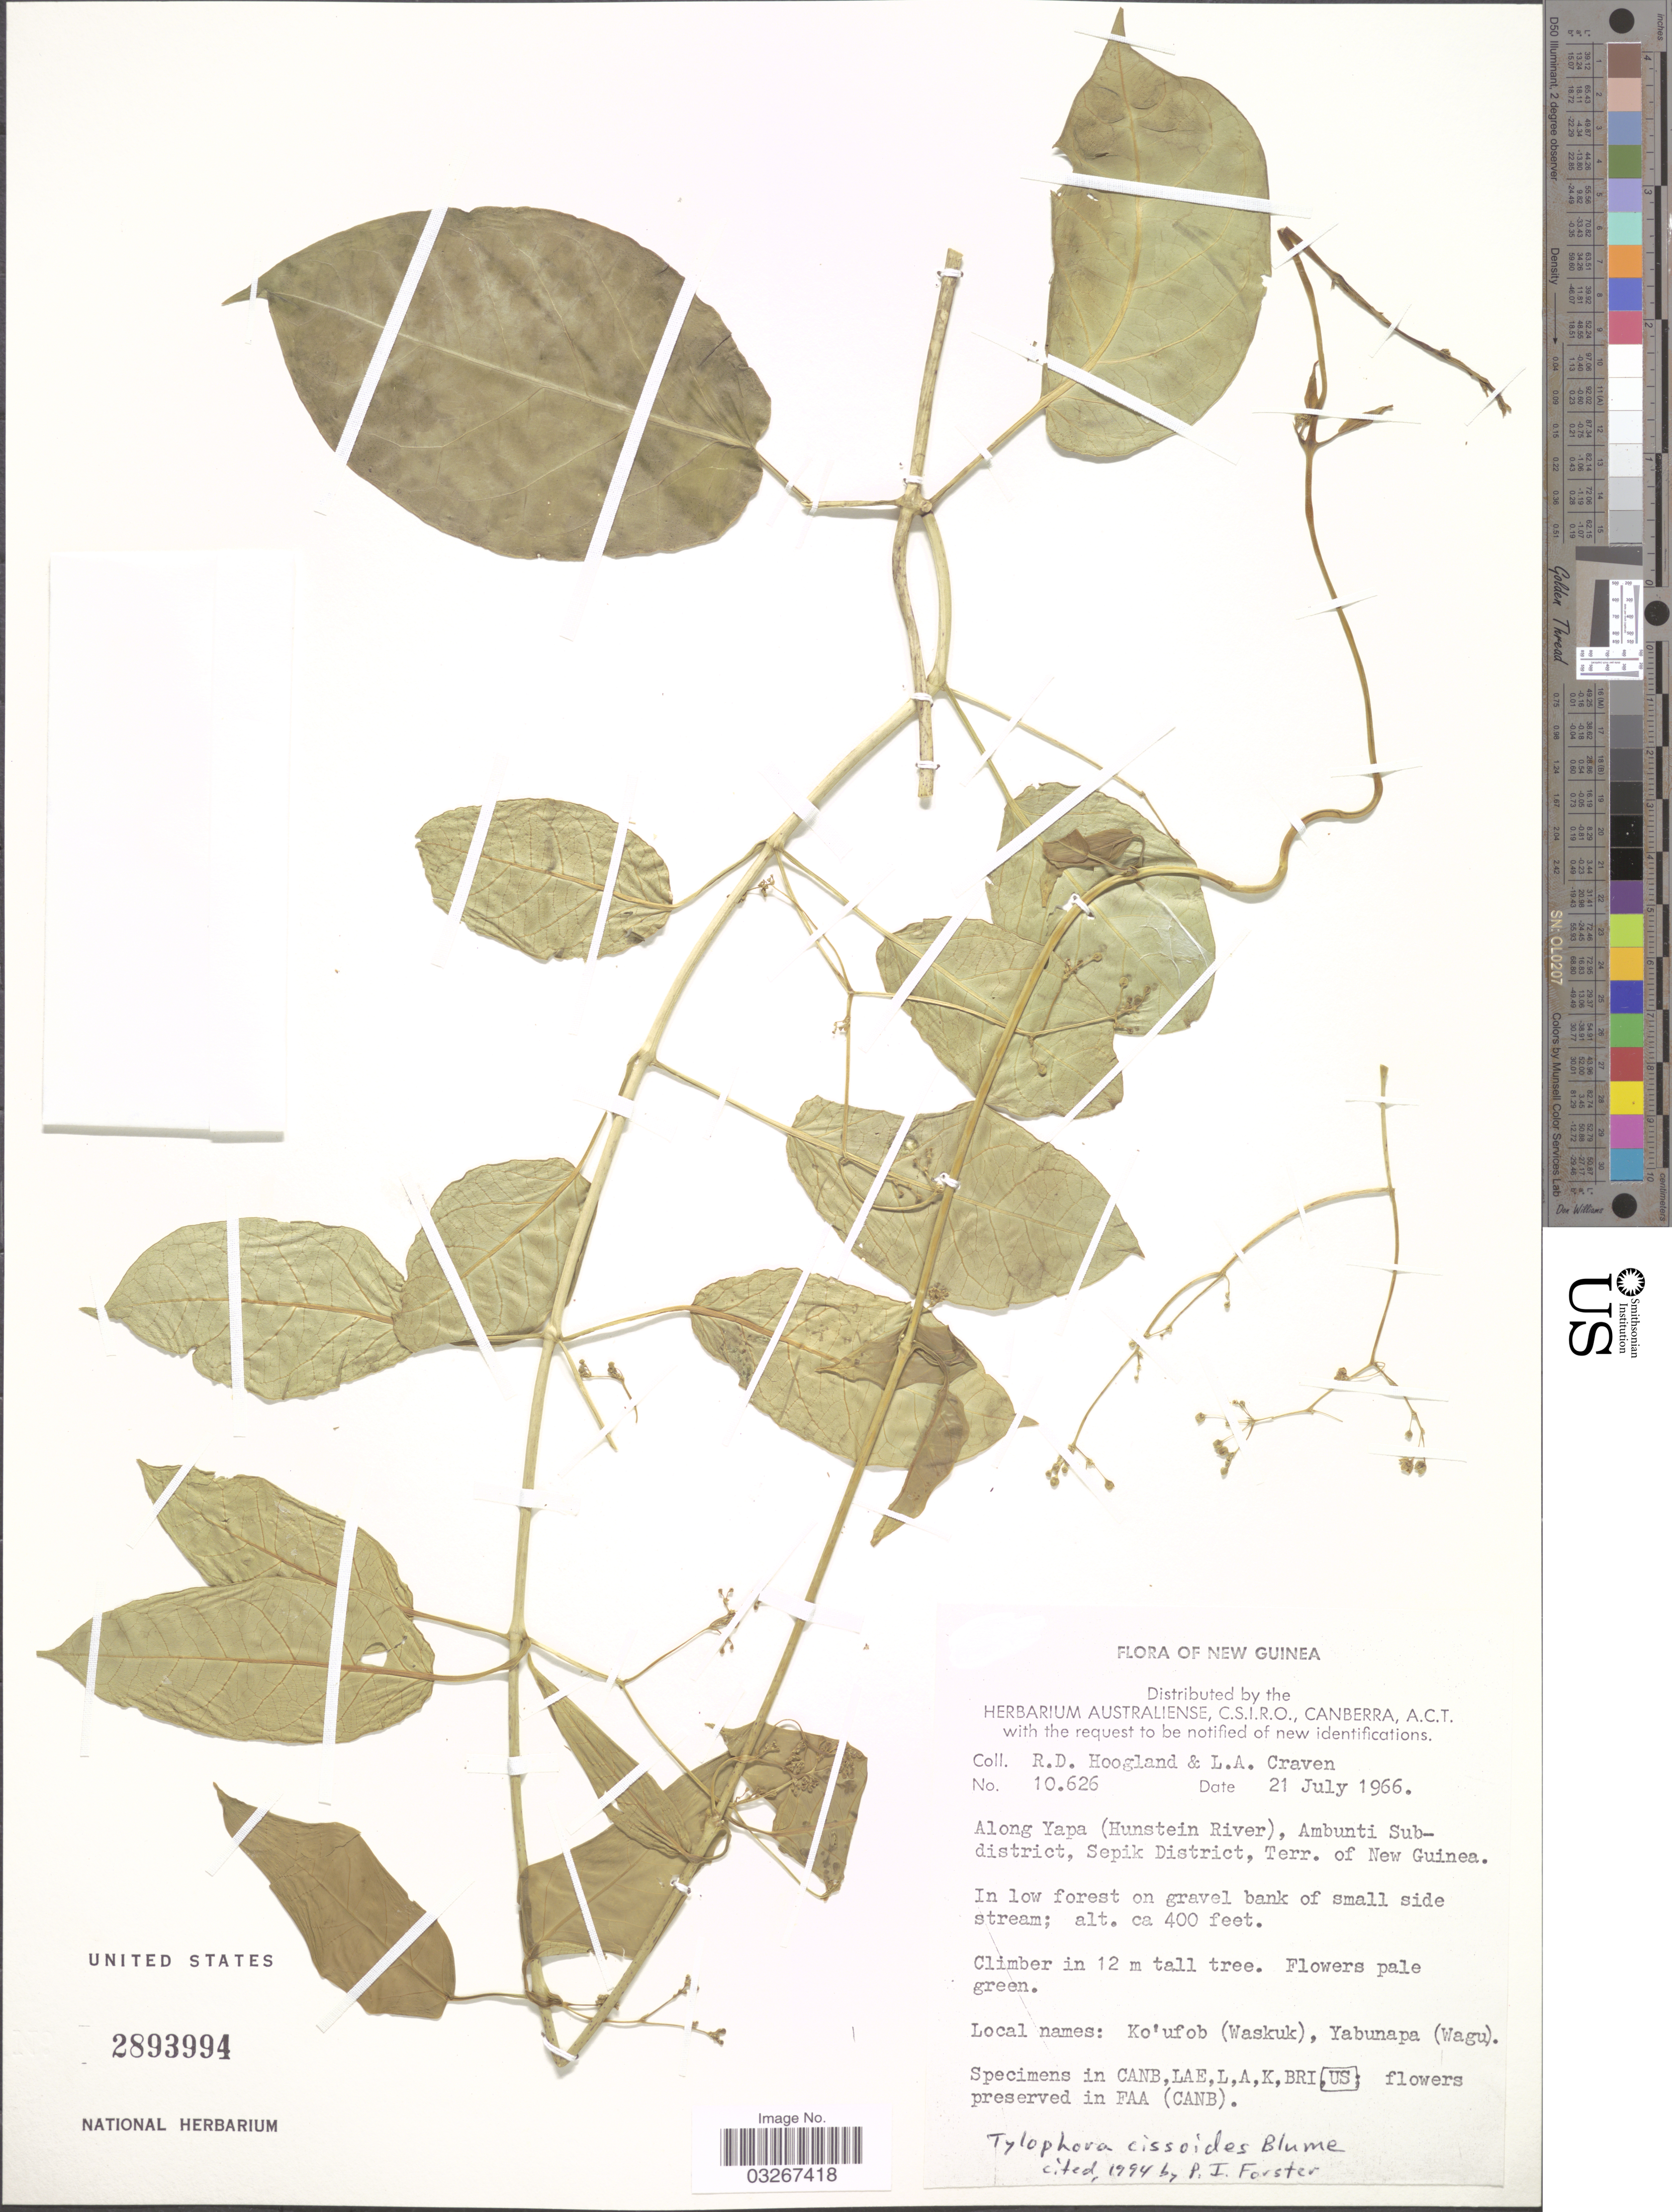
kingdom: Plantae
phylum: Tracheophyta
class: Magnoliopsida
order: Gentianales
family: Apocynaceae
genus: Tylophora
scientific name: Tylophora cissoides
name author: Blume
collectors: R. D. Hoogland & L. A. Craven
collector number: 10626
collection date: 1966-07-21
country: Papua New Guinea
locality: Along Yapa (Hunstein River), Ambunti Subdistrict, Sepik District, Terr. of New Guinea.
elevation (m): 122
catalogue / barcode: US 2893994